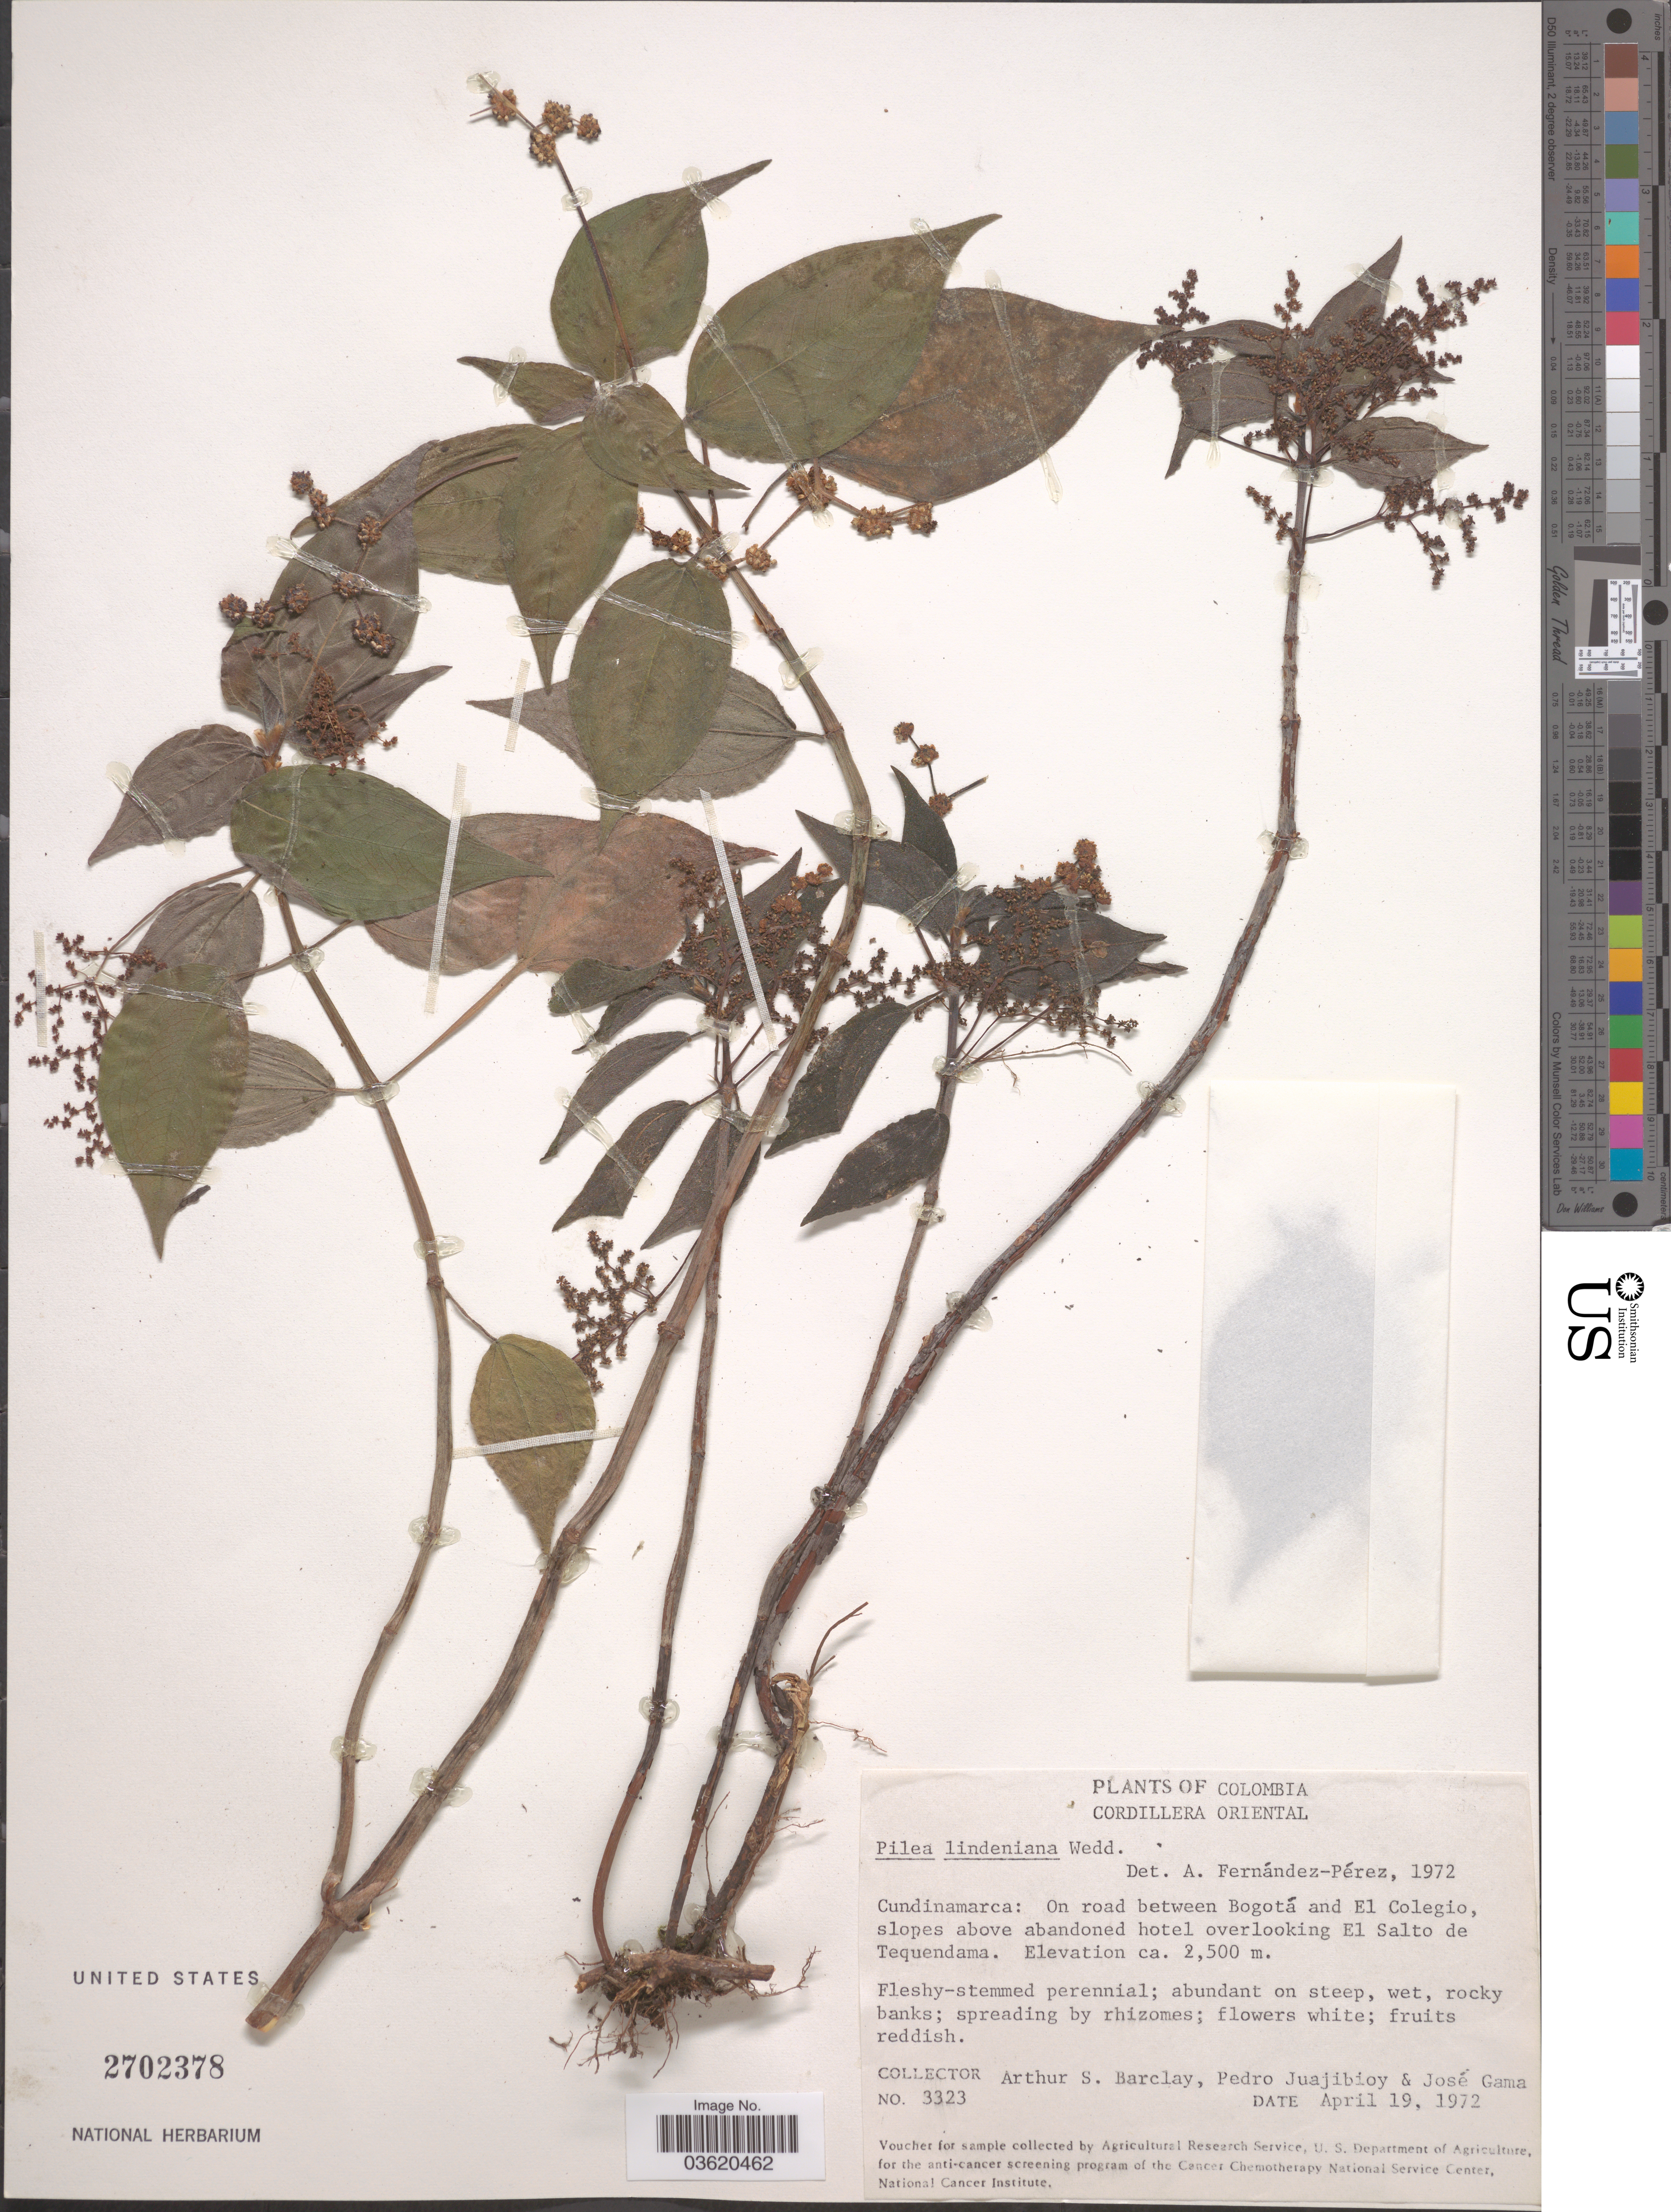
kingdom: Plantae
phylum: Tracheophyta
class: Magnoliopsida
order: Rosales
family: Urticaceae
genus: Pilea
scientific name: Pilea lindeniana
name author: Wedd.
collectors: A. S. Barclay, P. Juajibioy & J. Gama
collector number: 3323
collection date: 1972-04-19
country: Colombia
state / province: Cundinamarca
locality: Cordillera Oriental. On road between Bogotá and El Colegio, slopes above abandoned hotel overlooking El Salto de Tequendama.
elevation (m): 2500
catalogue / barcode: US 2702378